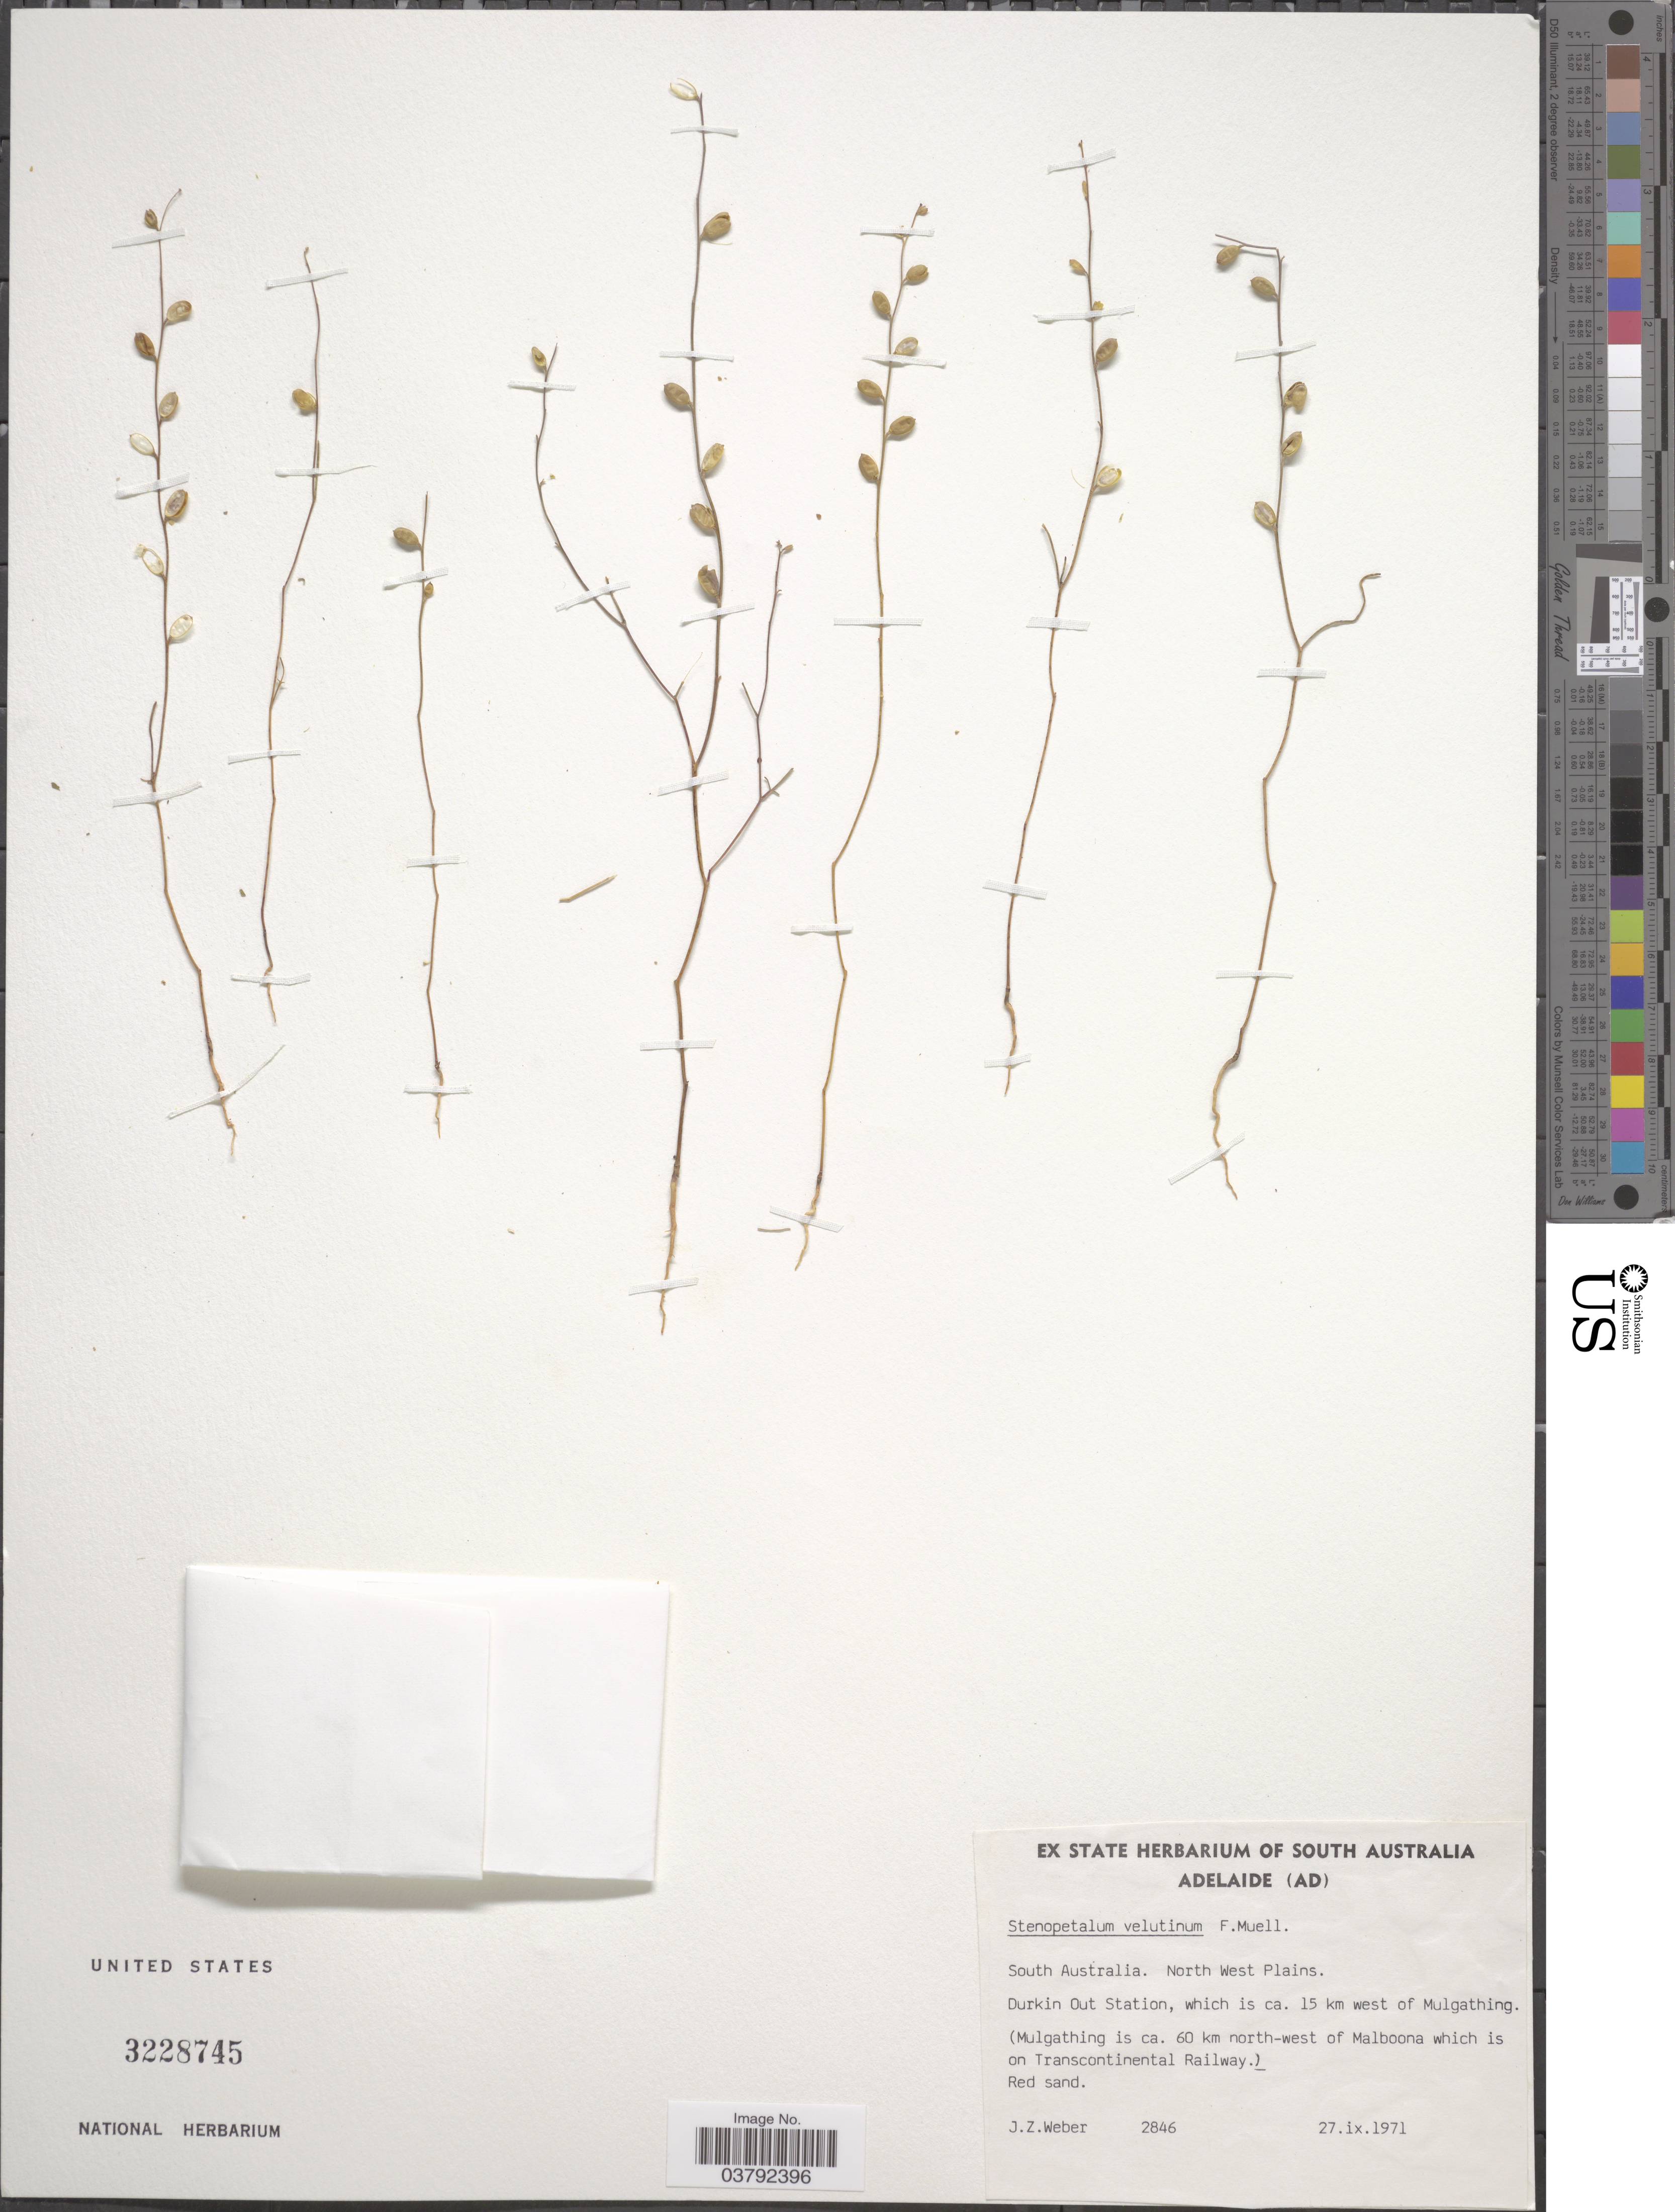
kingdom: Plantae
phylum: Tracheophyta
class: Magnoliopsida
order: Brassicales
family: Brassicaceae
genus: Stenopetalum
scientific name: Stenopetalum velutinum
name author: F. Muell.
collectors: J.Z. Weber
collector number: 2846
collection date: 1971-09-27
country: Australia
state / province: South Australia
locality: North West Plains. Durkin Out Station, which is ca. 15 km west of Mulgathing. (Mulgathing is ca. 60 km north-west of Malboona which is on Transcontinental Railway.).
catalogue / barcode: US 3228745